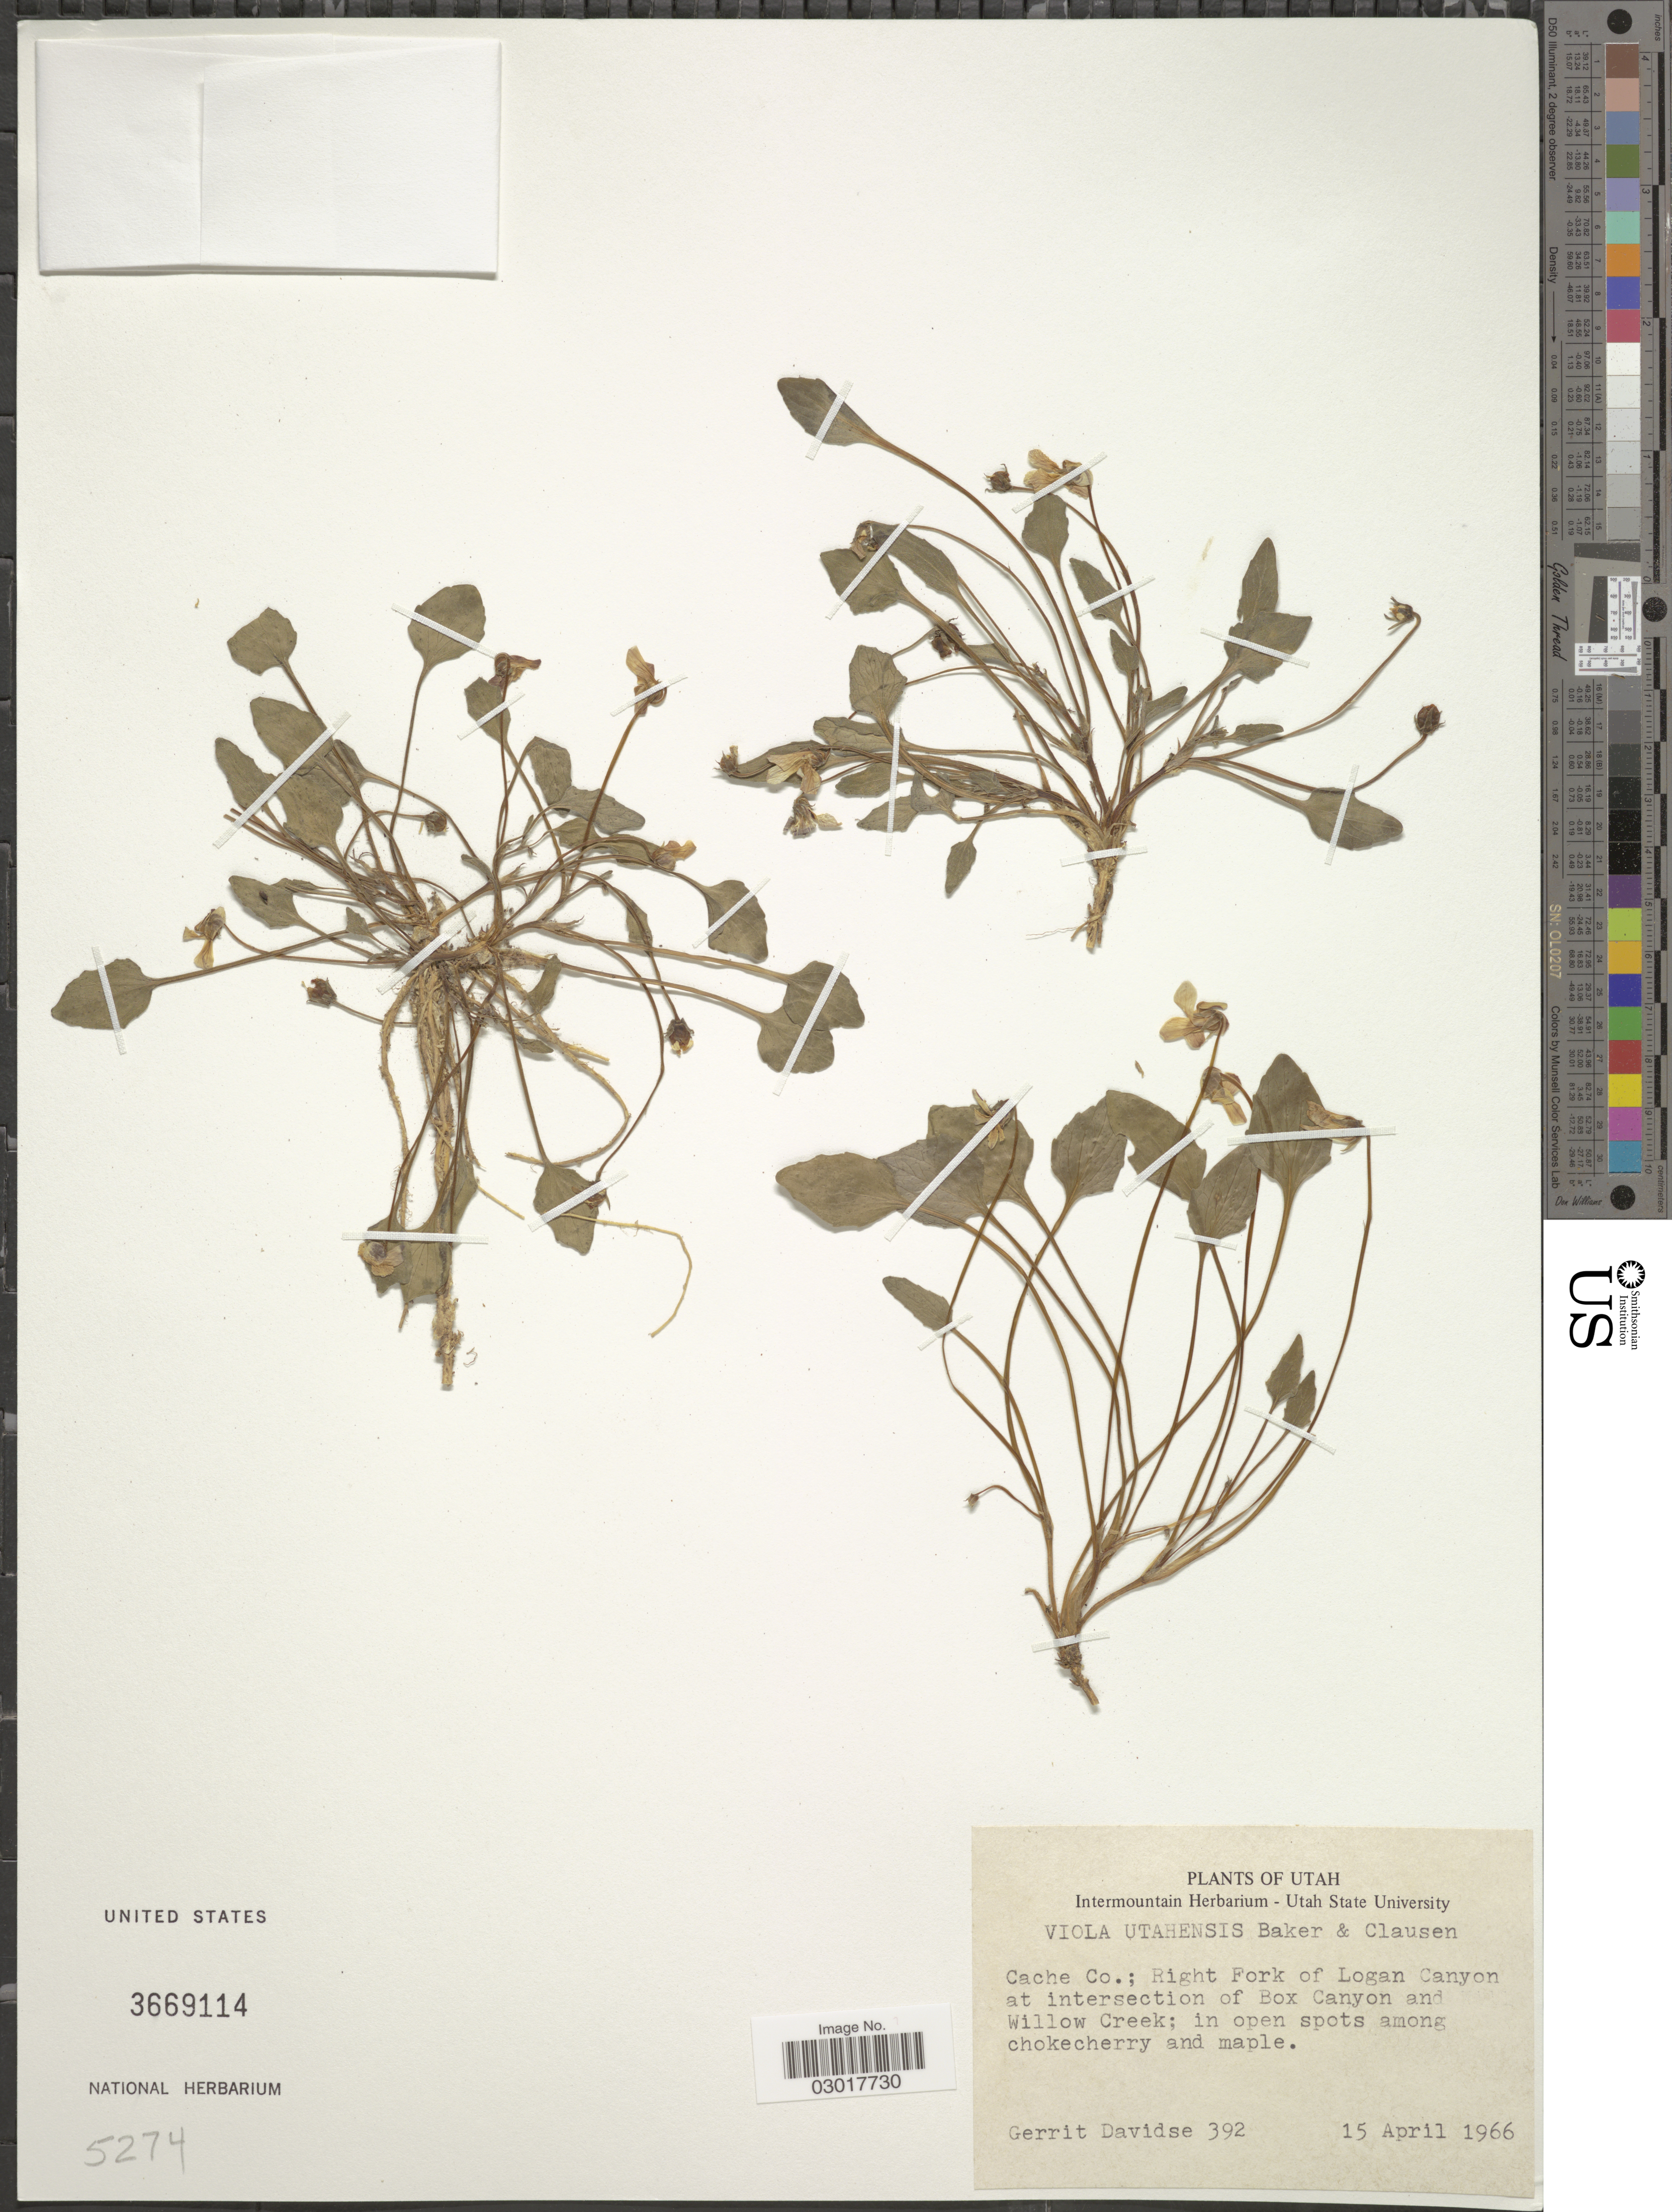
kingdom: Plantae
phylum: Tracheophyta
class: Magnoliopsida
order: Malpighiales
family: Violaceae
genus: Viola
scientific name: Viola utahensis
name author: M.S. Baker & J.C. Clausen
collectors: G. Davidse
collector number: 392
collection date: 1966-04-15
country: United States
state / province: Utah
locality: Cache Co.; Right Fork of Logan Canyon at intersection of Box Canyon and Willow Creek.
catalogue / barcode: US 3669114